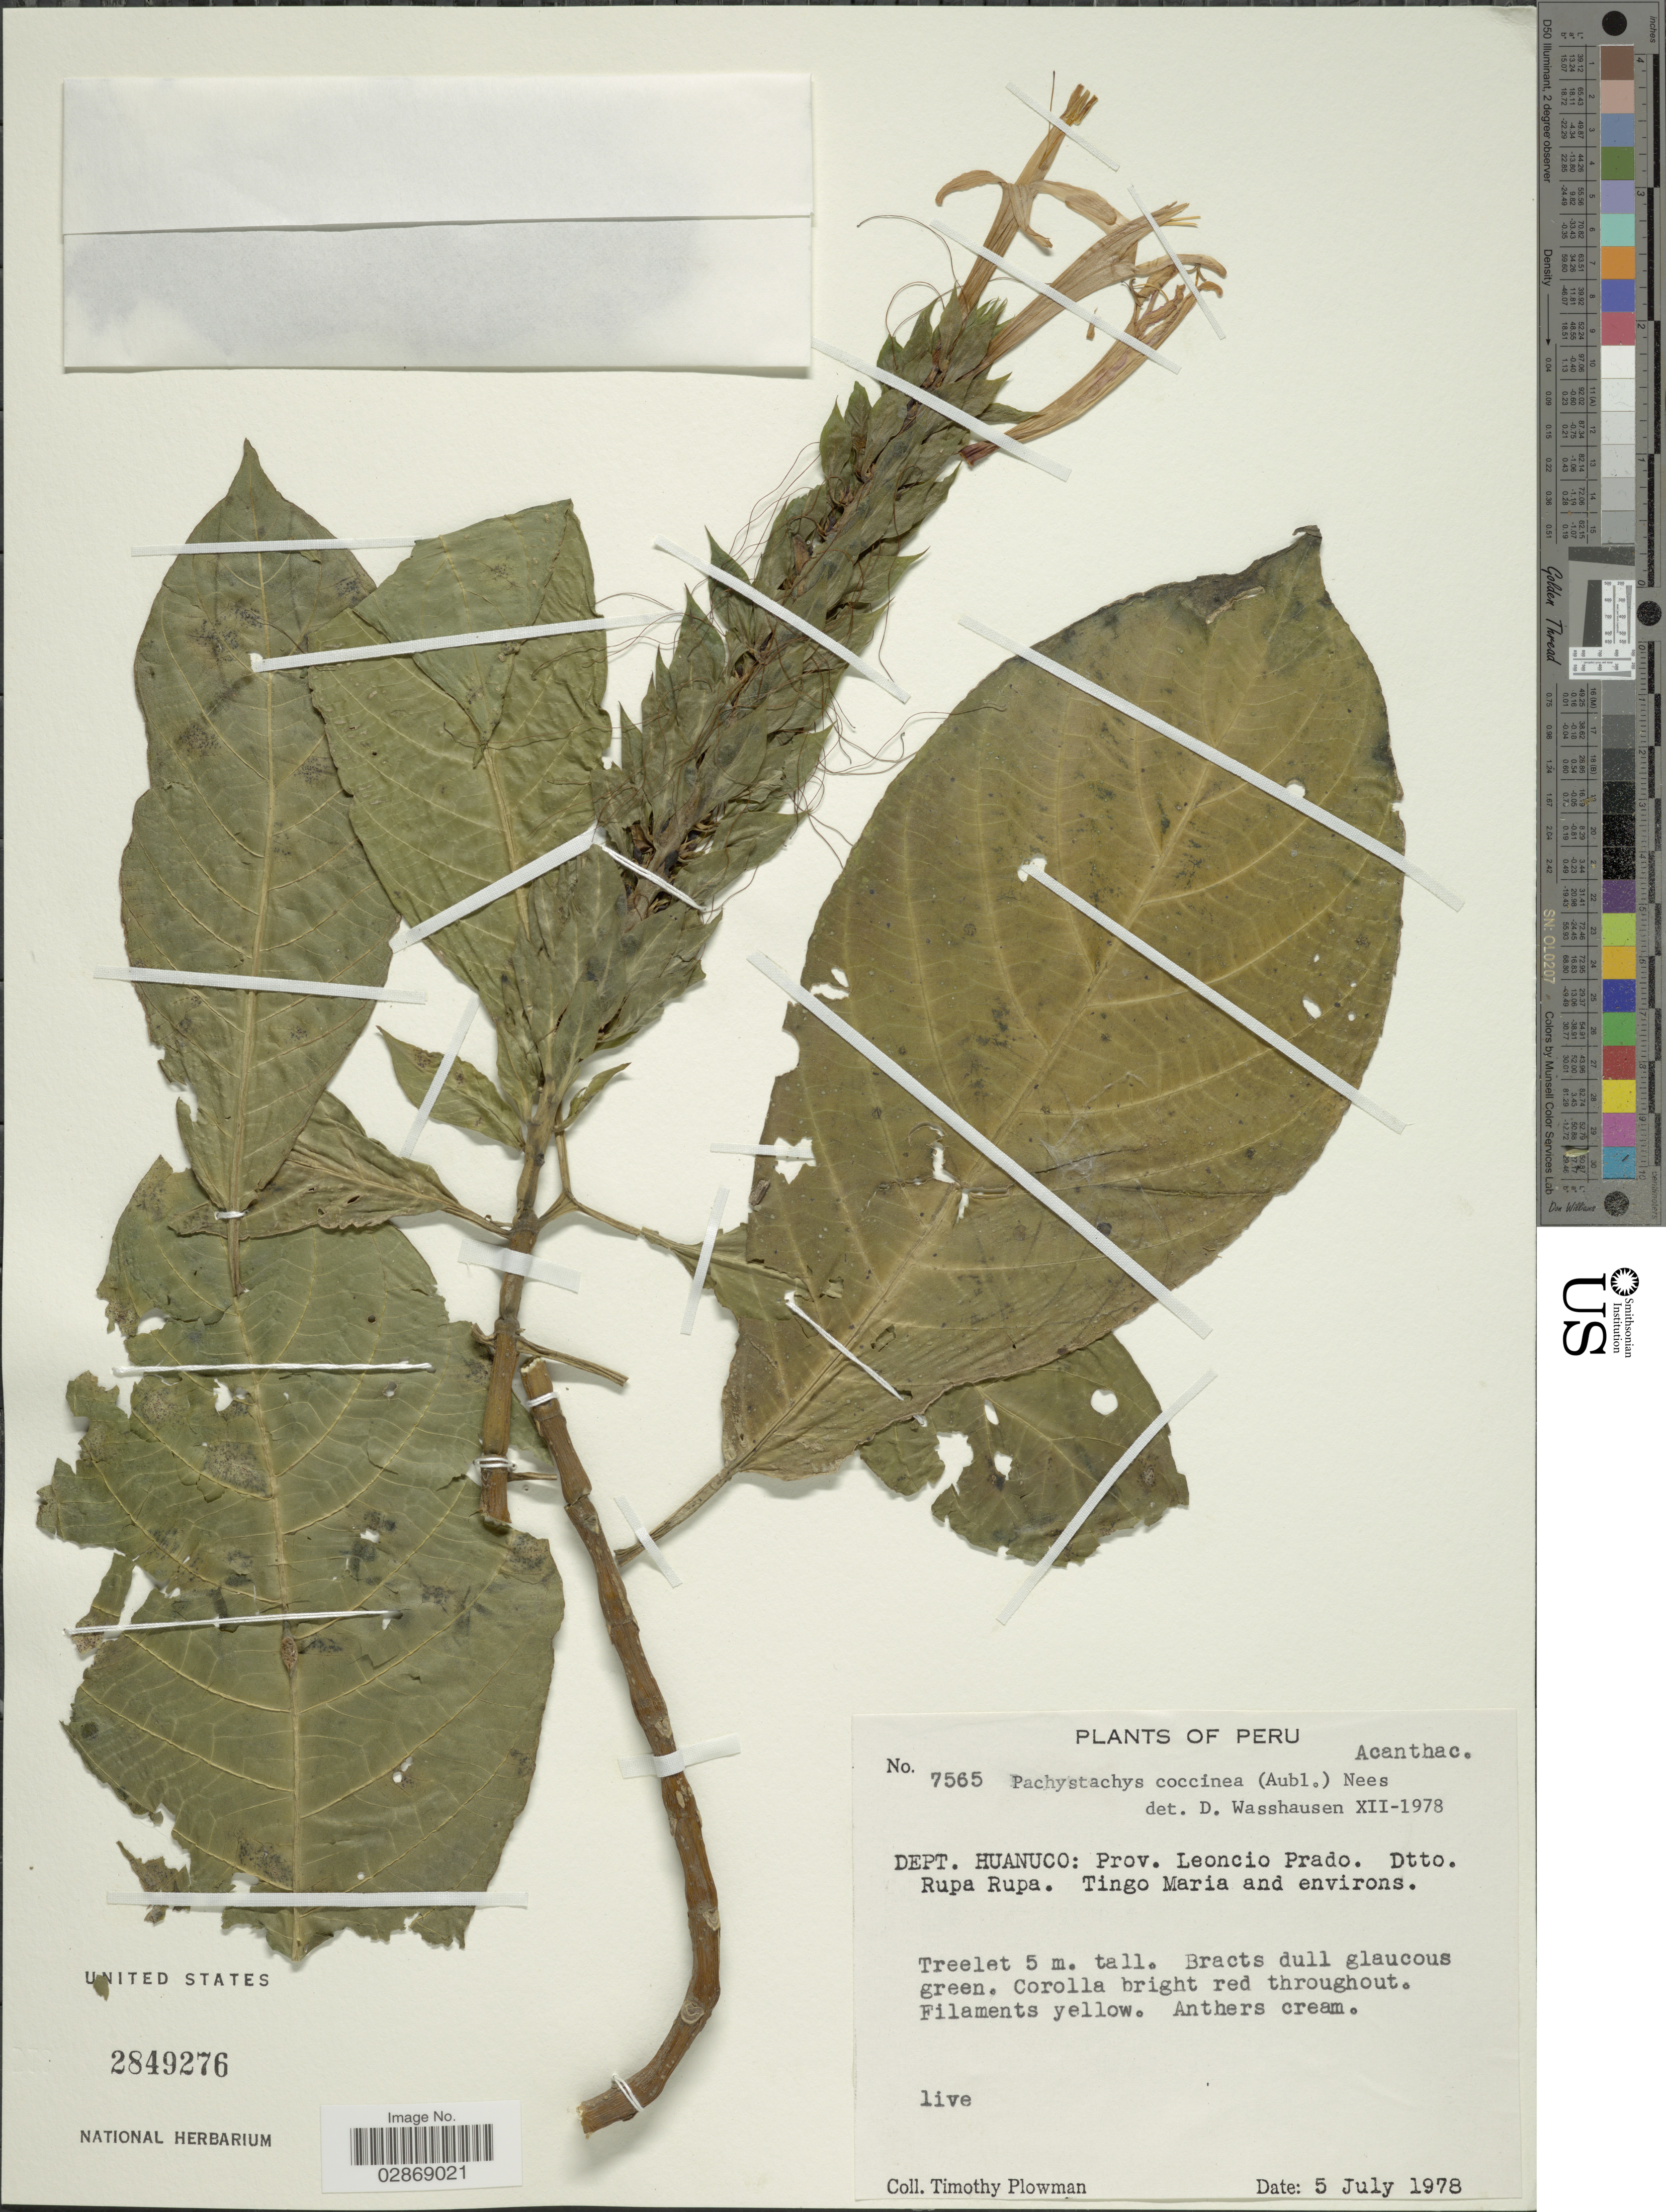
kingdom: Plantae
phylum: Tracheophyta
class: Magnoliopsida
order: Lamiales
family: Acanthaceae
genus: Pachystachys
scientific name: Pachystachys spicata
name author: (Ruiz & Pav.) Wassh.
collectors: T. Plowman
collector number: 7565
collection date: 1978-07-05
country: Peru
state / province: Huánuco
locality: Dept. Huanuco: Prov. Leoncio Prado. Dtto. Rupa Rupa. Tingo Maria and environs.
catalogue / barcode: US 2849276